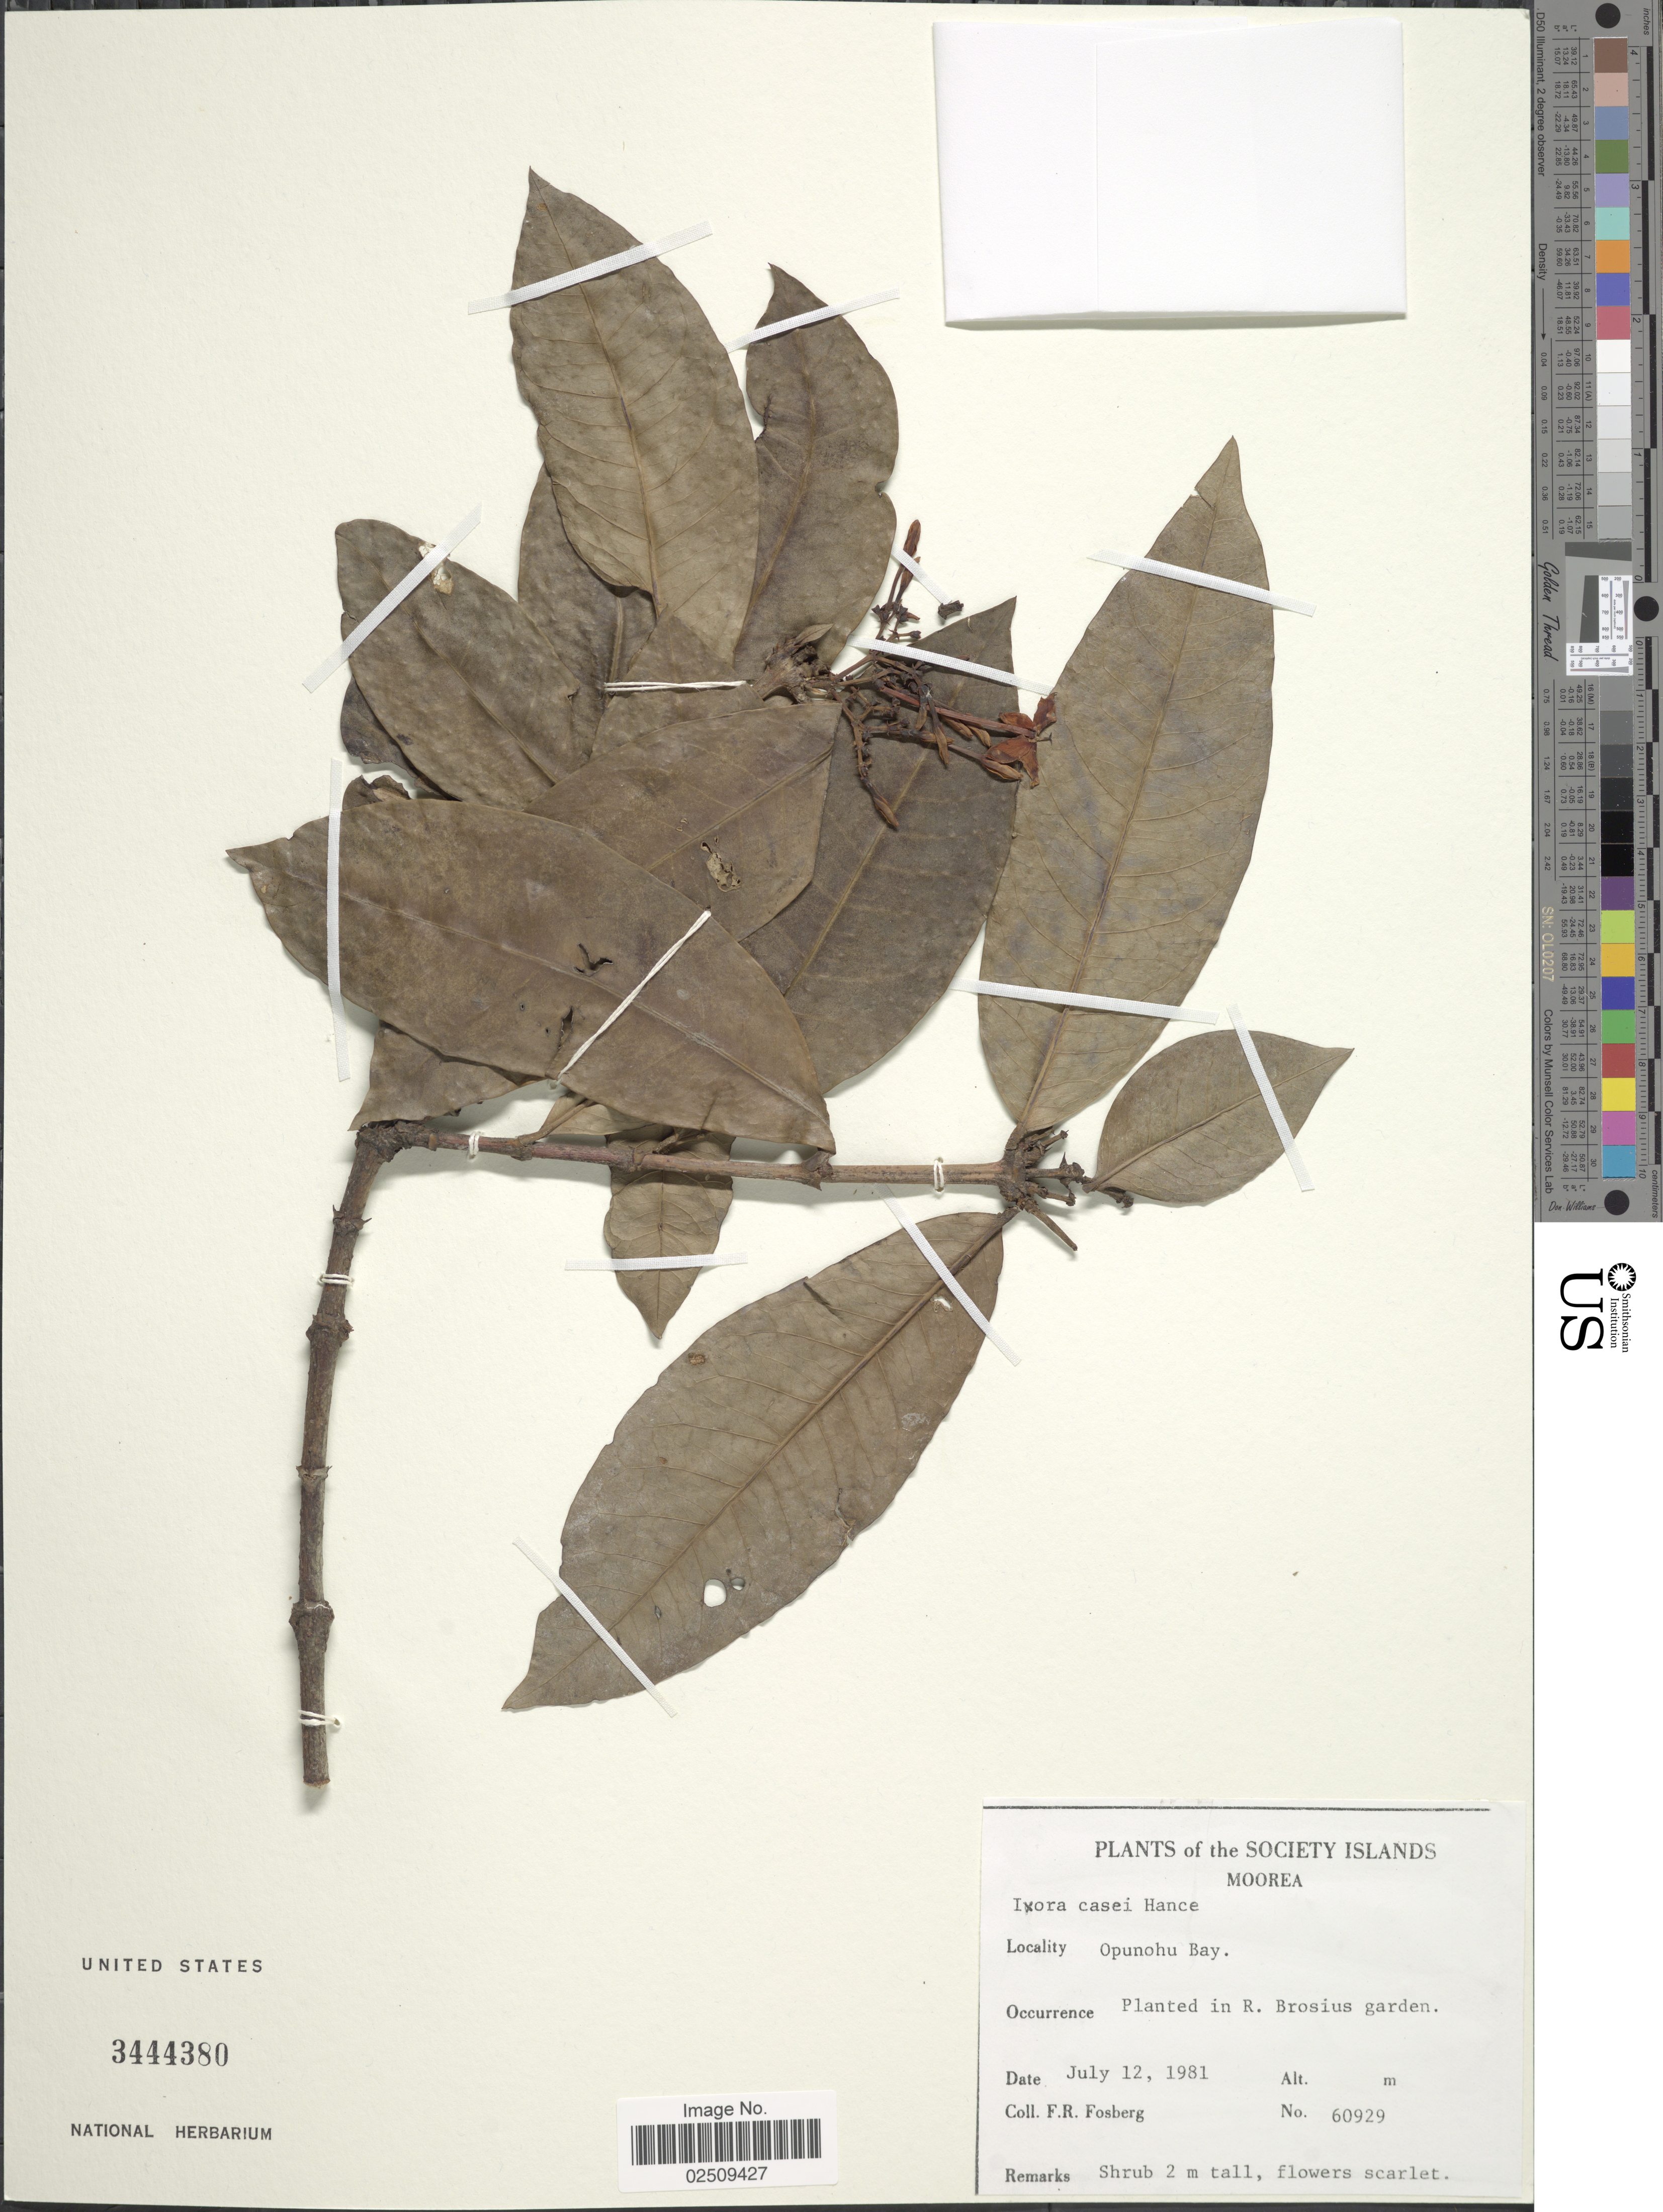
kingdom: Plantae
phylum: Tracheophyta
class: Magnoliopsida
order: Gentianales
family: Rubiaceae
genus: Ixora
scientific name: Ixora casei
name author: Hance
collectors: F. R. Fosberg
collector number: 60929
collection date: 1981-07-12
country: French Polynesia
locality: The Society Islands, Opunohu Bay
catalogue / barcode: US 3444380